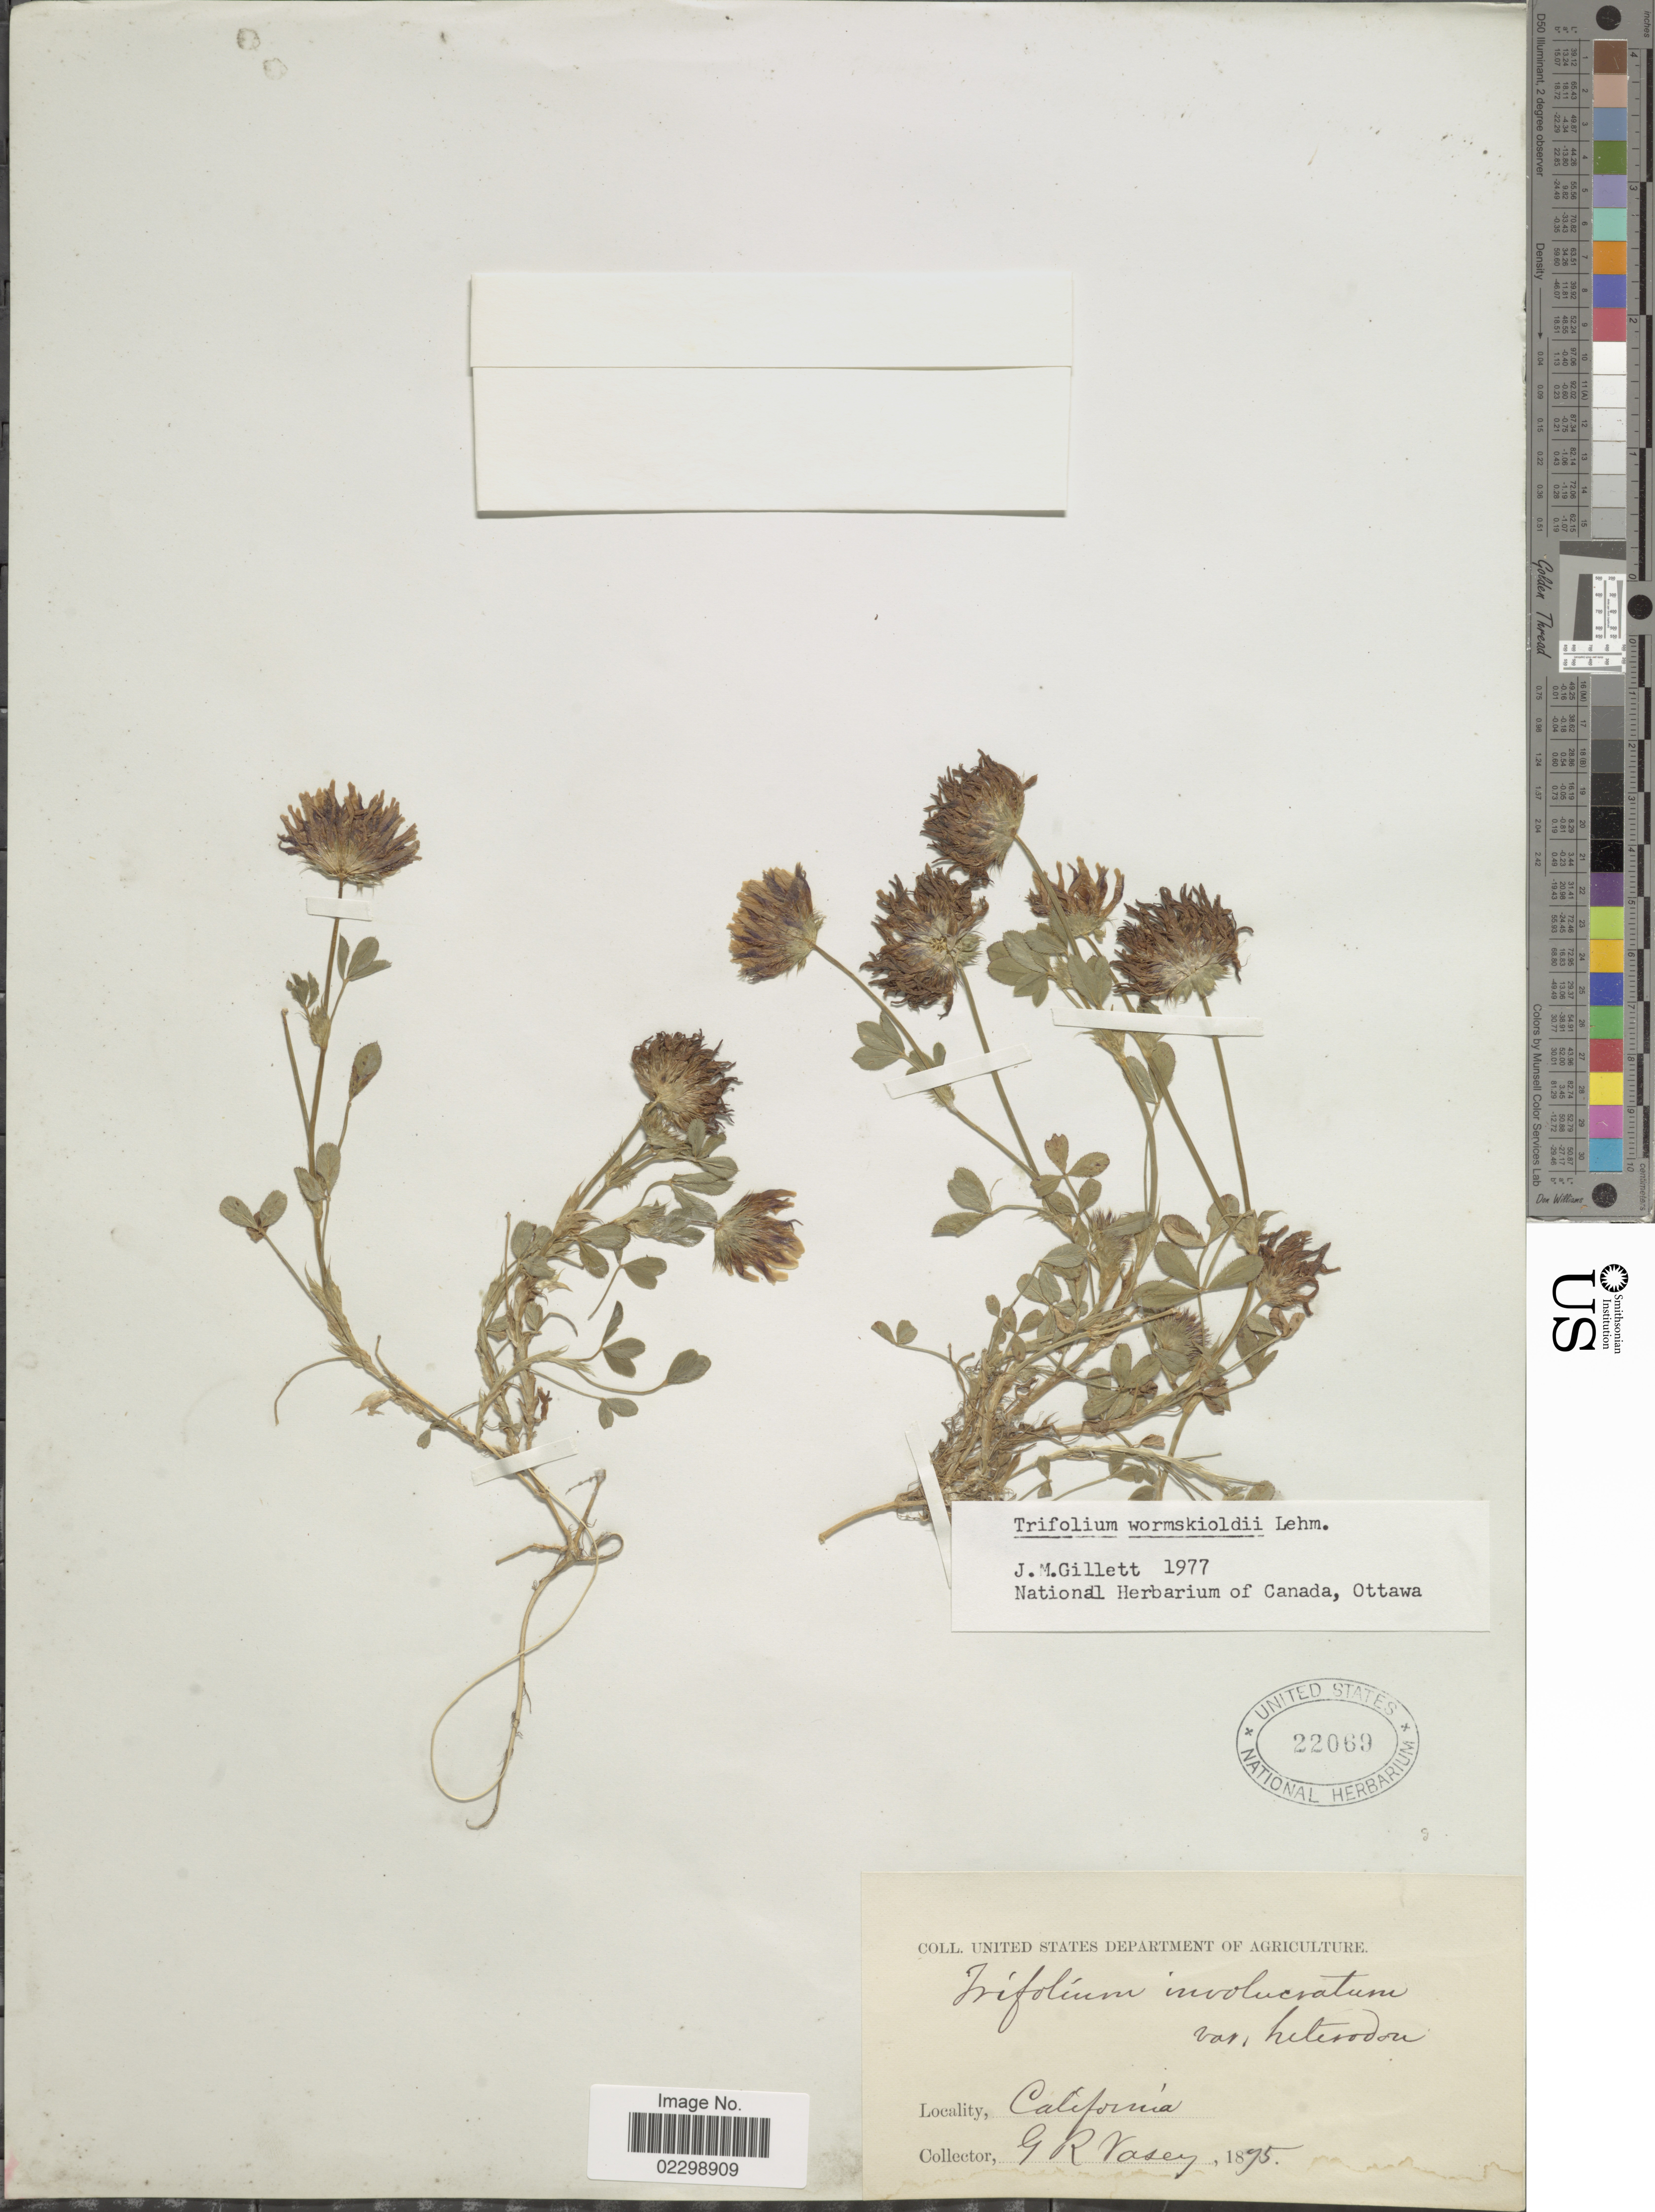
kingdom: Plantae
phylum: Tracheophyta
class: Magnoliopsida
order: Fabales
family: Fabaceae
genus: Trifolium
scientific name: Trifolium wormskioldii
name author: Lehm.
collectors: G. R. Vasey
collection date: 1875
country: United States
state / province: California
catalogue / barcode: US 22069